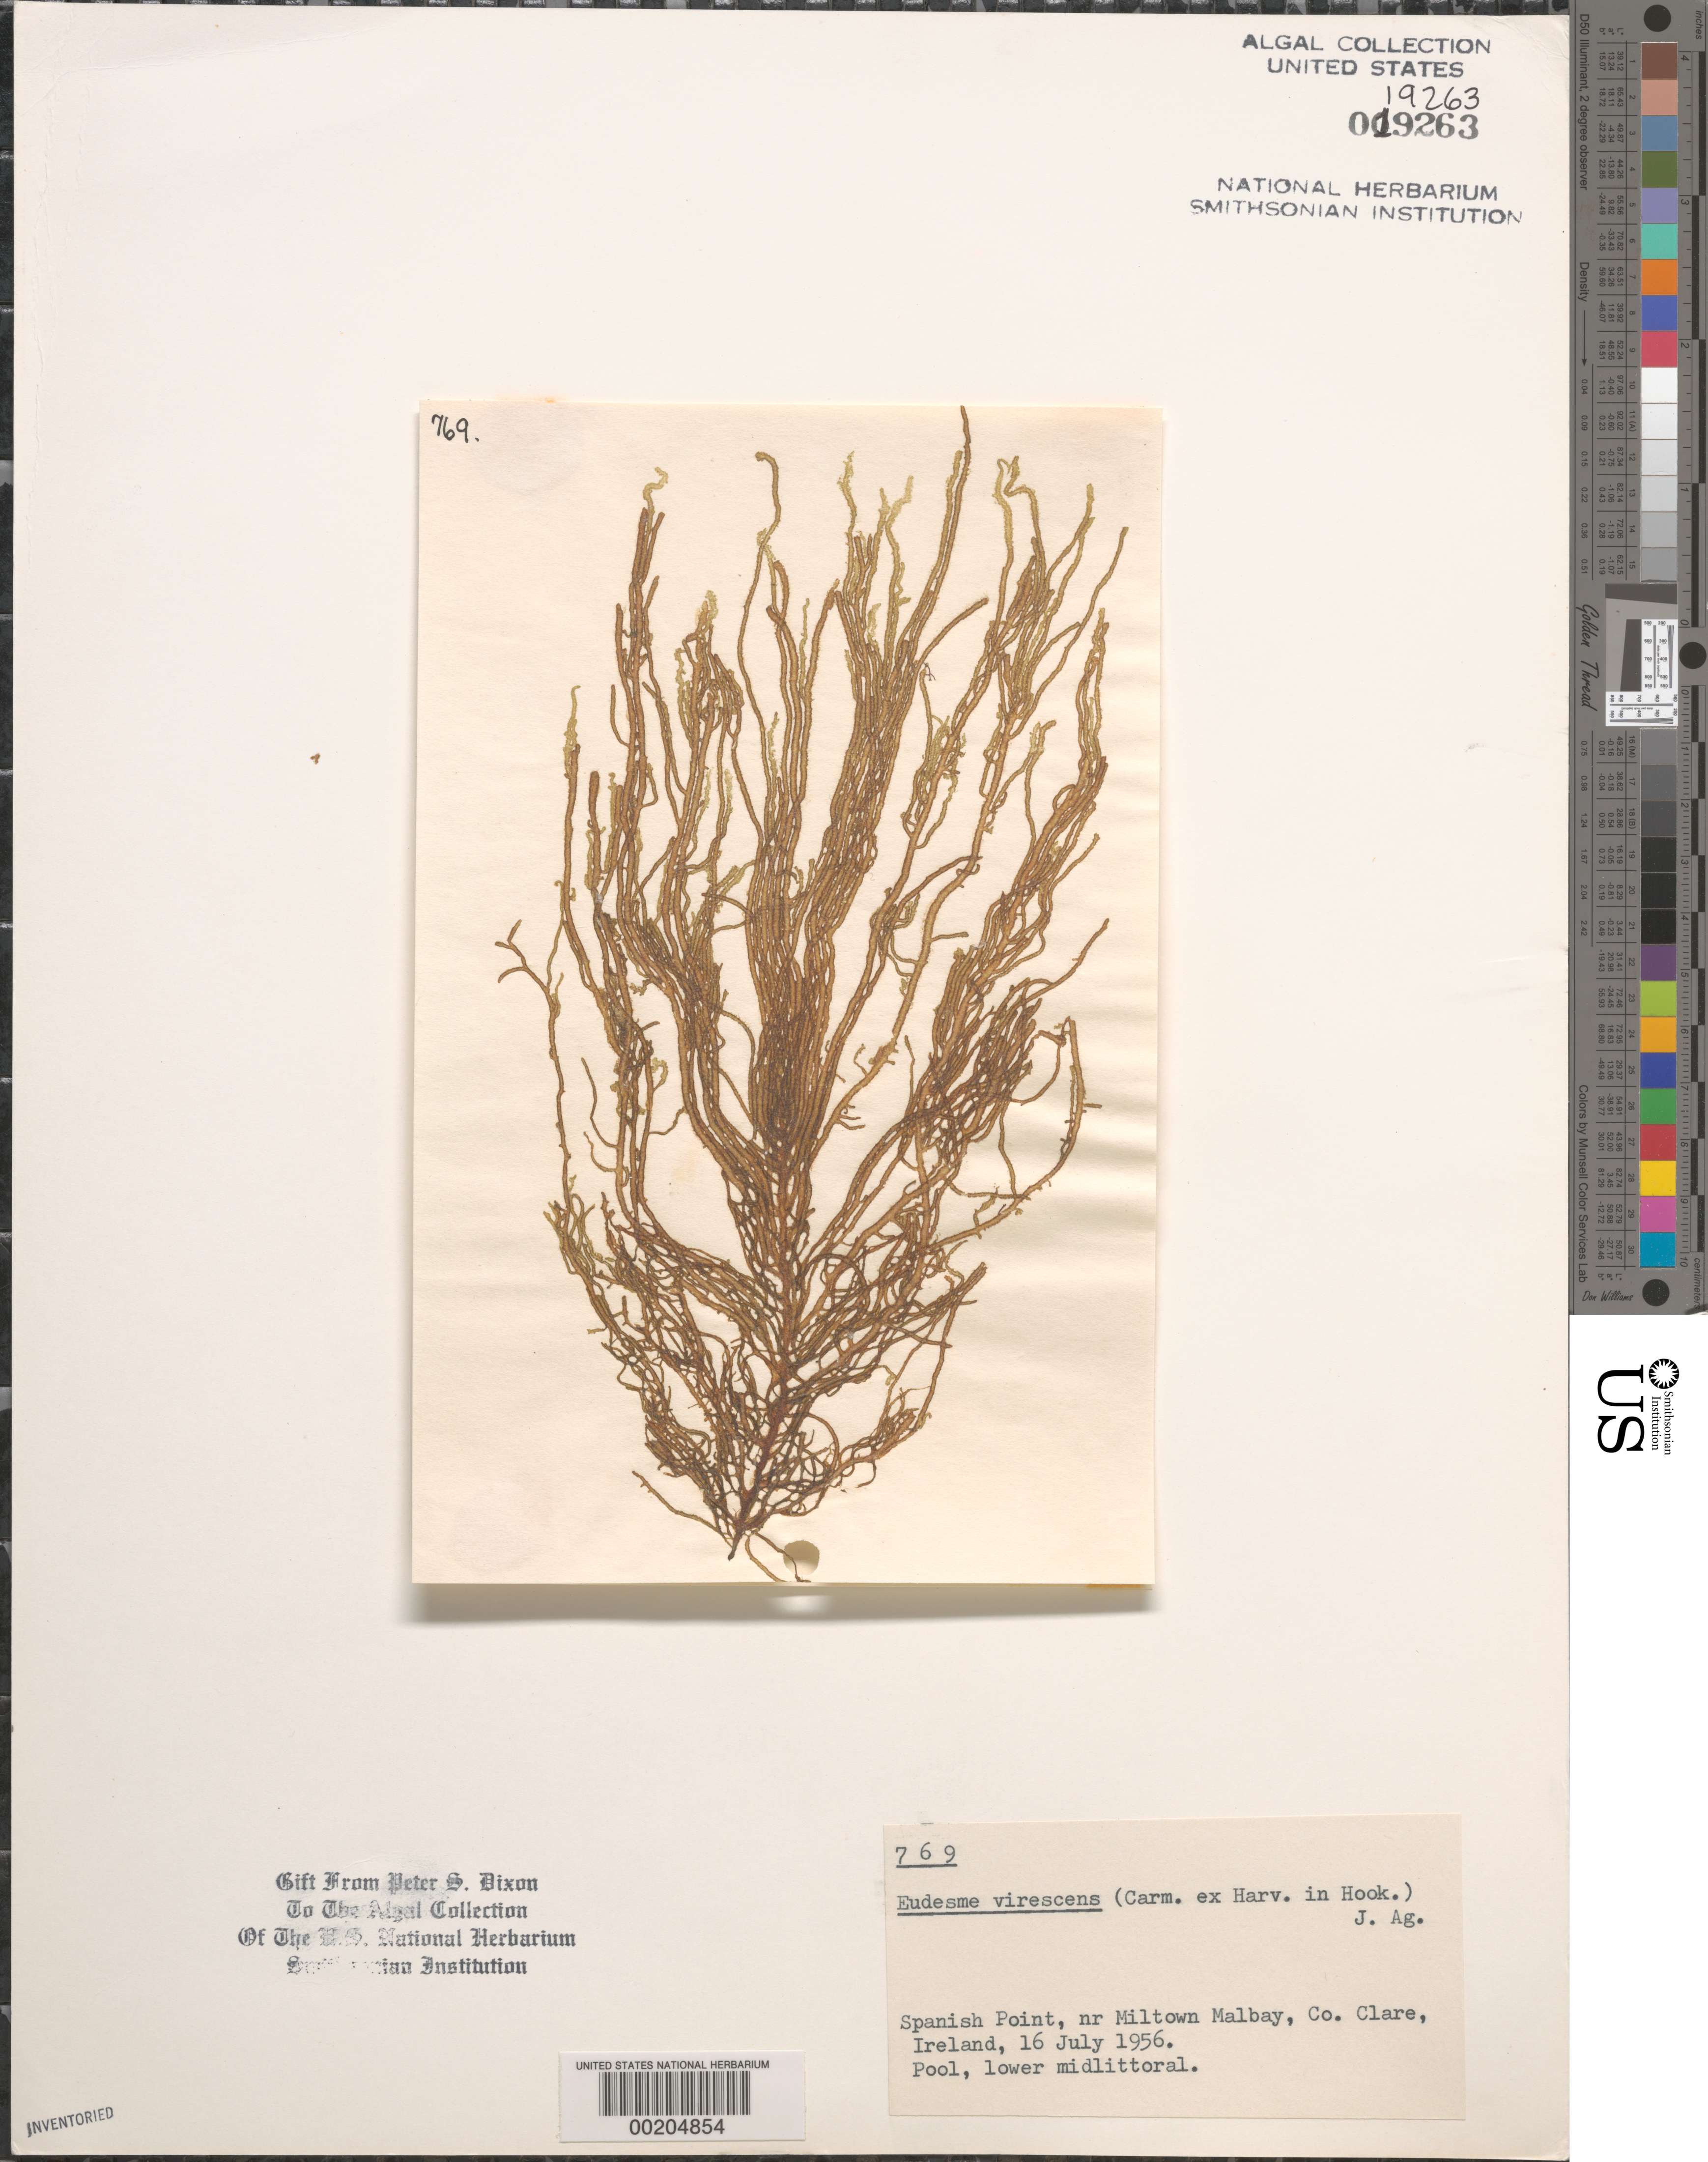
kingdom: Chromista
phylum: Ochrophyta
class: Phaeophyceae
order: Ectocarpales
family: Chordariaceae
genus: Eudesme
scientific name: Eudesme virescens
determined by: Dixon, P. S.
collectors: P. S. Dixon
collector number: PSD 769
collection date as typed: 16 Jul 1956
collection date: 1956-07-16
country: Ireland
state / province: Munster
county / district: Clare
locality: Spanish Point, near Miltown Malbay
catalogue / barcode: US 19263